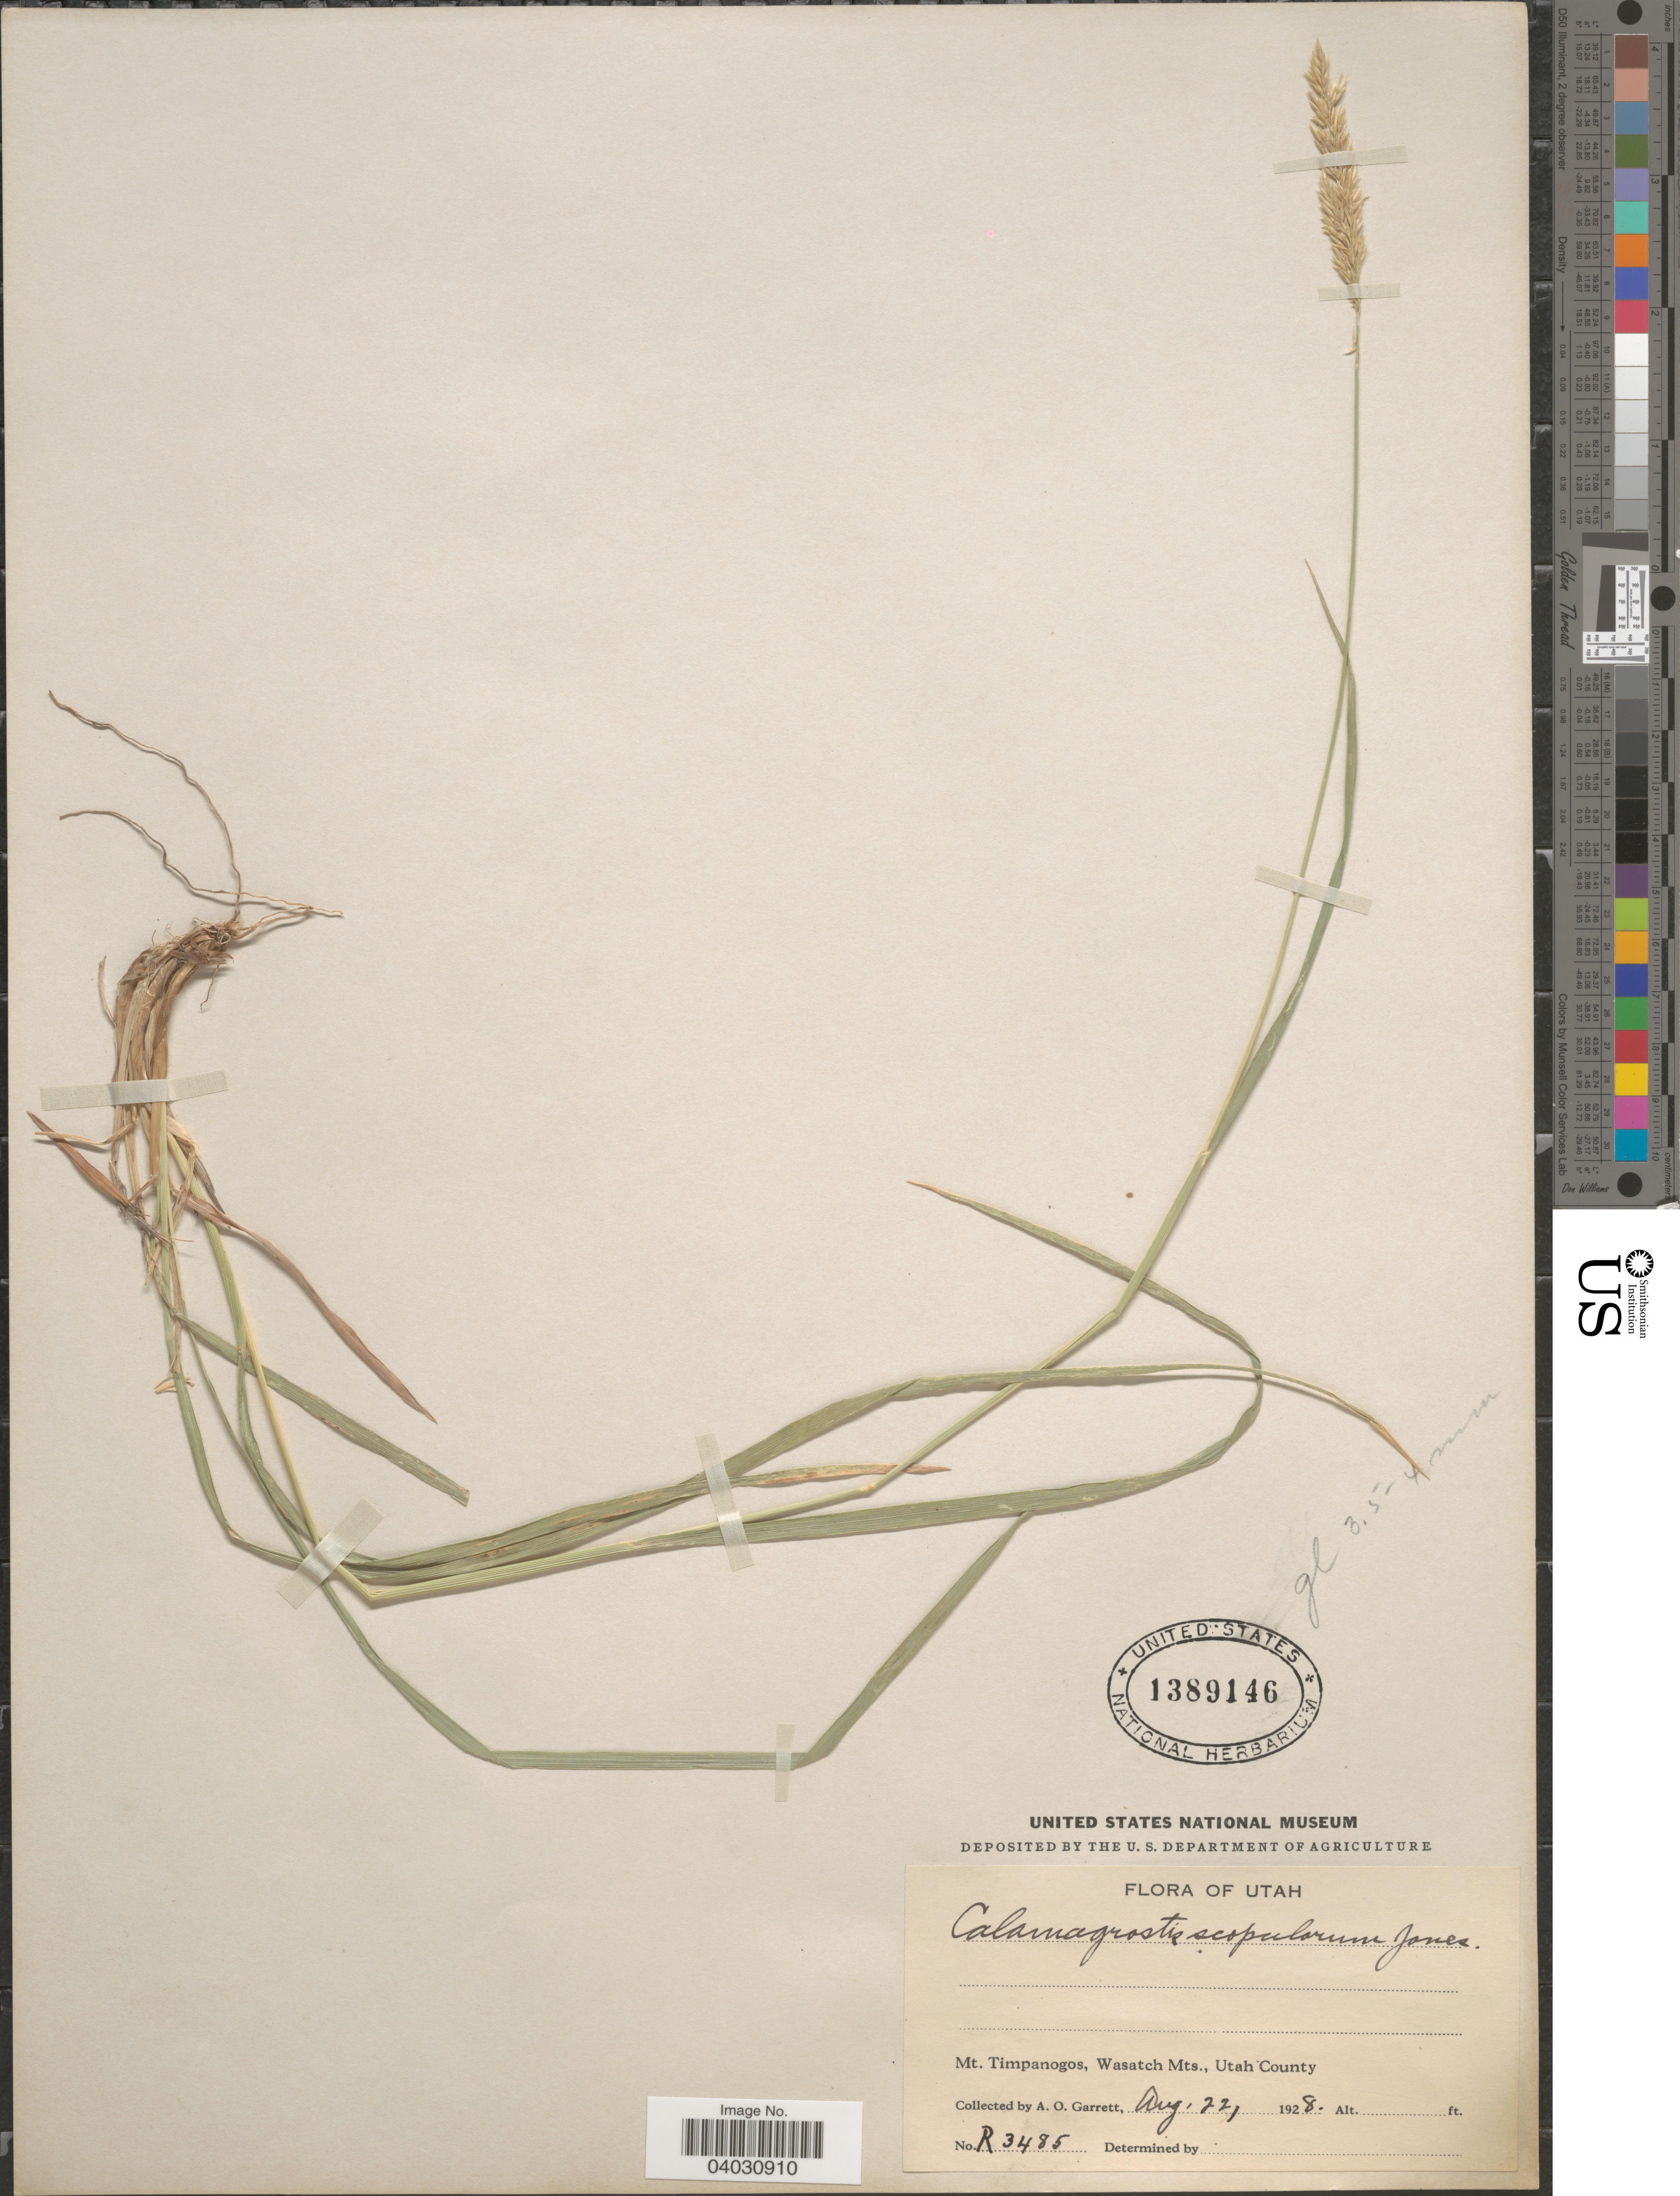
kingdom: Plantae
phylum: Tracheophyta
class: Liliopsida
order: Poales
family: Poaceae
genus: Calamagrostis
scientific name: Calamagrostis scopulorum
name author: M.E. Jones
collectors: A. O. Garrett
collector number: R3485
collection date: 1928-08-22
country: United States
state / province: Utah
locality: Mt. Timpanogos, Wasatch Mts., Utah County.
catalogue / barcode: US 1389146